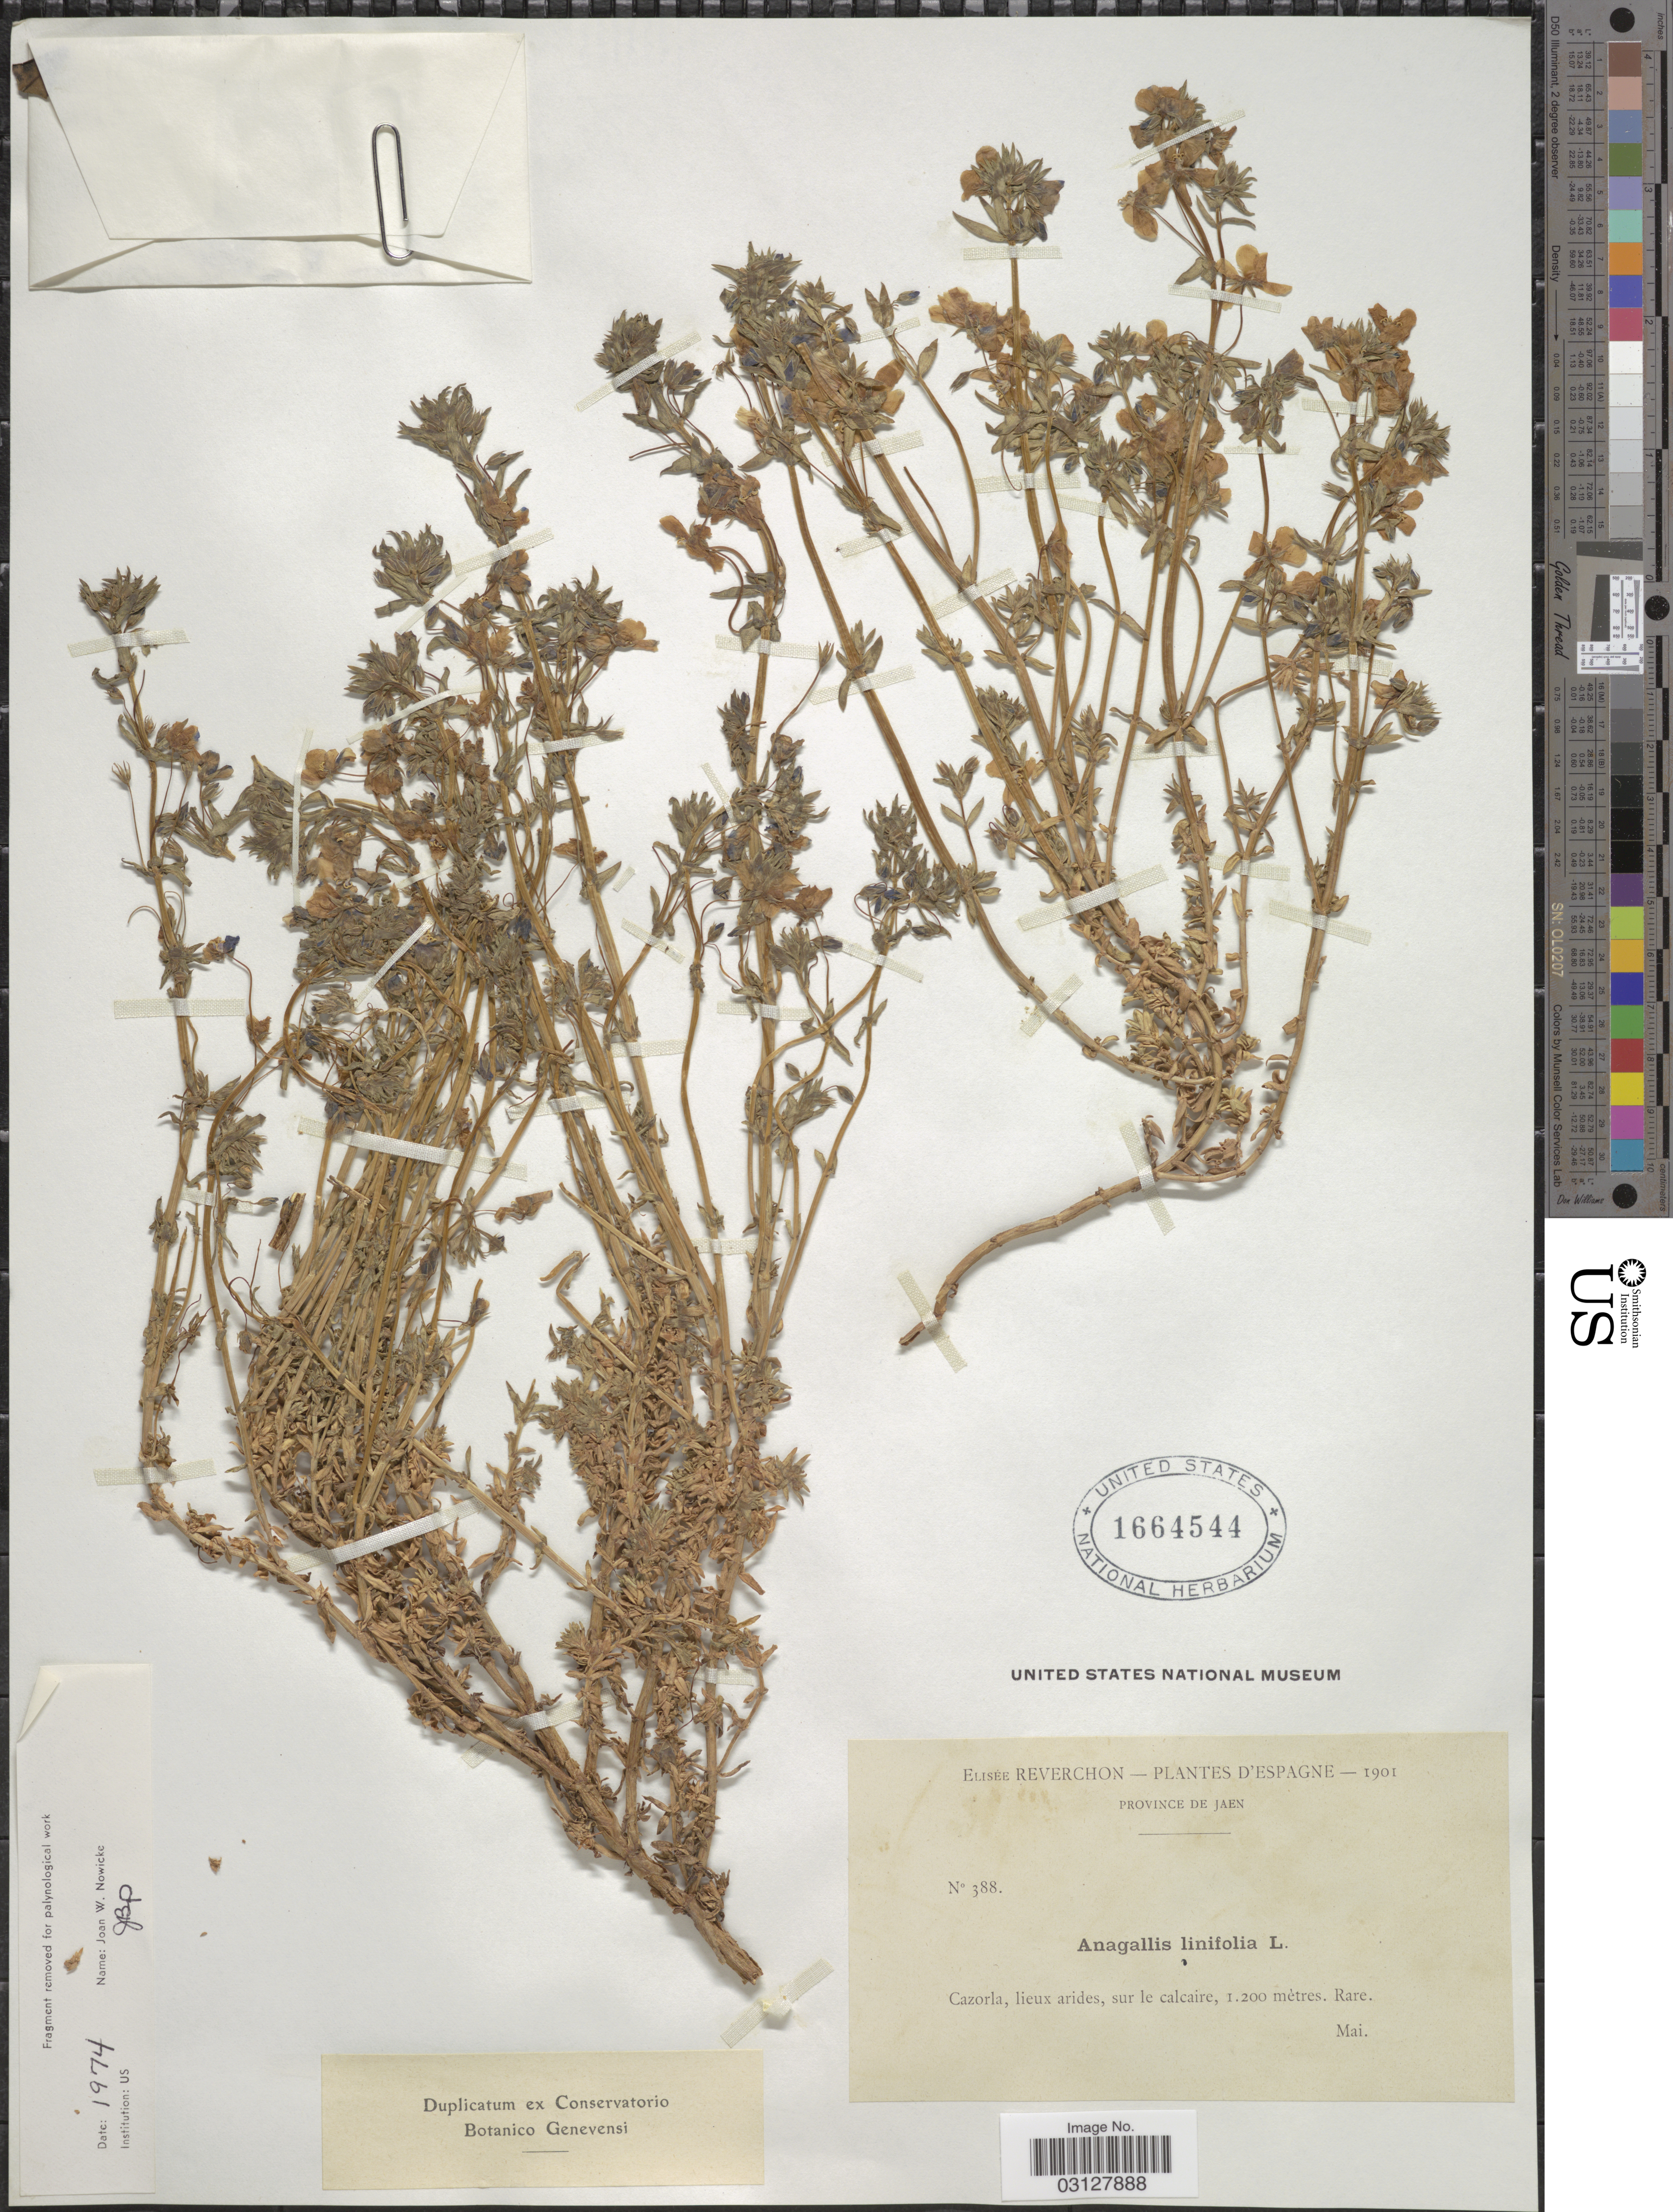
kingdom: Plantae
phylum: Tracheophyta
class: Magnoliopsida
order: Ericales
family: Primulaceae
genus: Anagallis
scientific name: Anagallis linifolia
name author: L.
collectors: E. Reverchon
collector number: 388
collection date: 1901-05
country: Spain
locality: Espagne. Province de Jaen. Cazorla, lieux arides, sur le calcaire.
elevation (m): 1200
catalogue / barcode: US 1664544